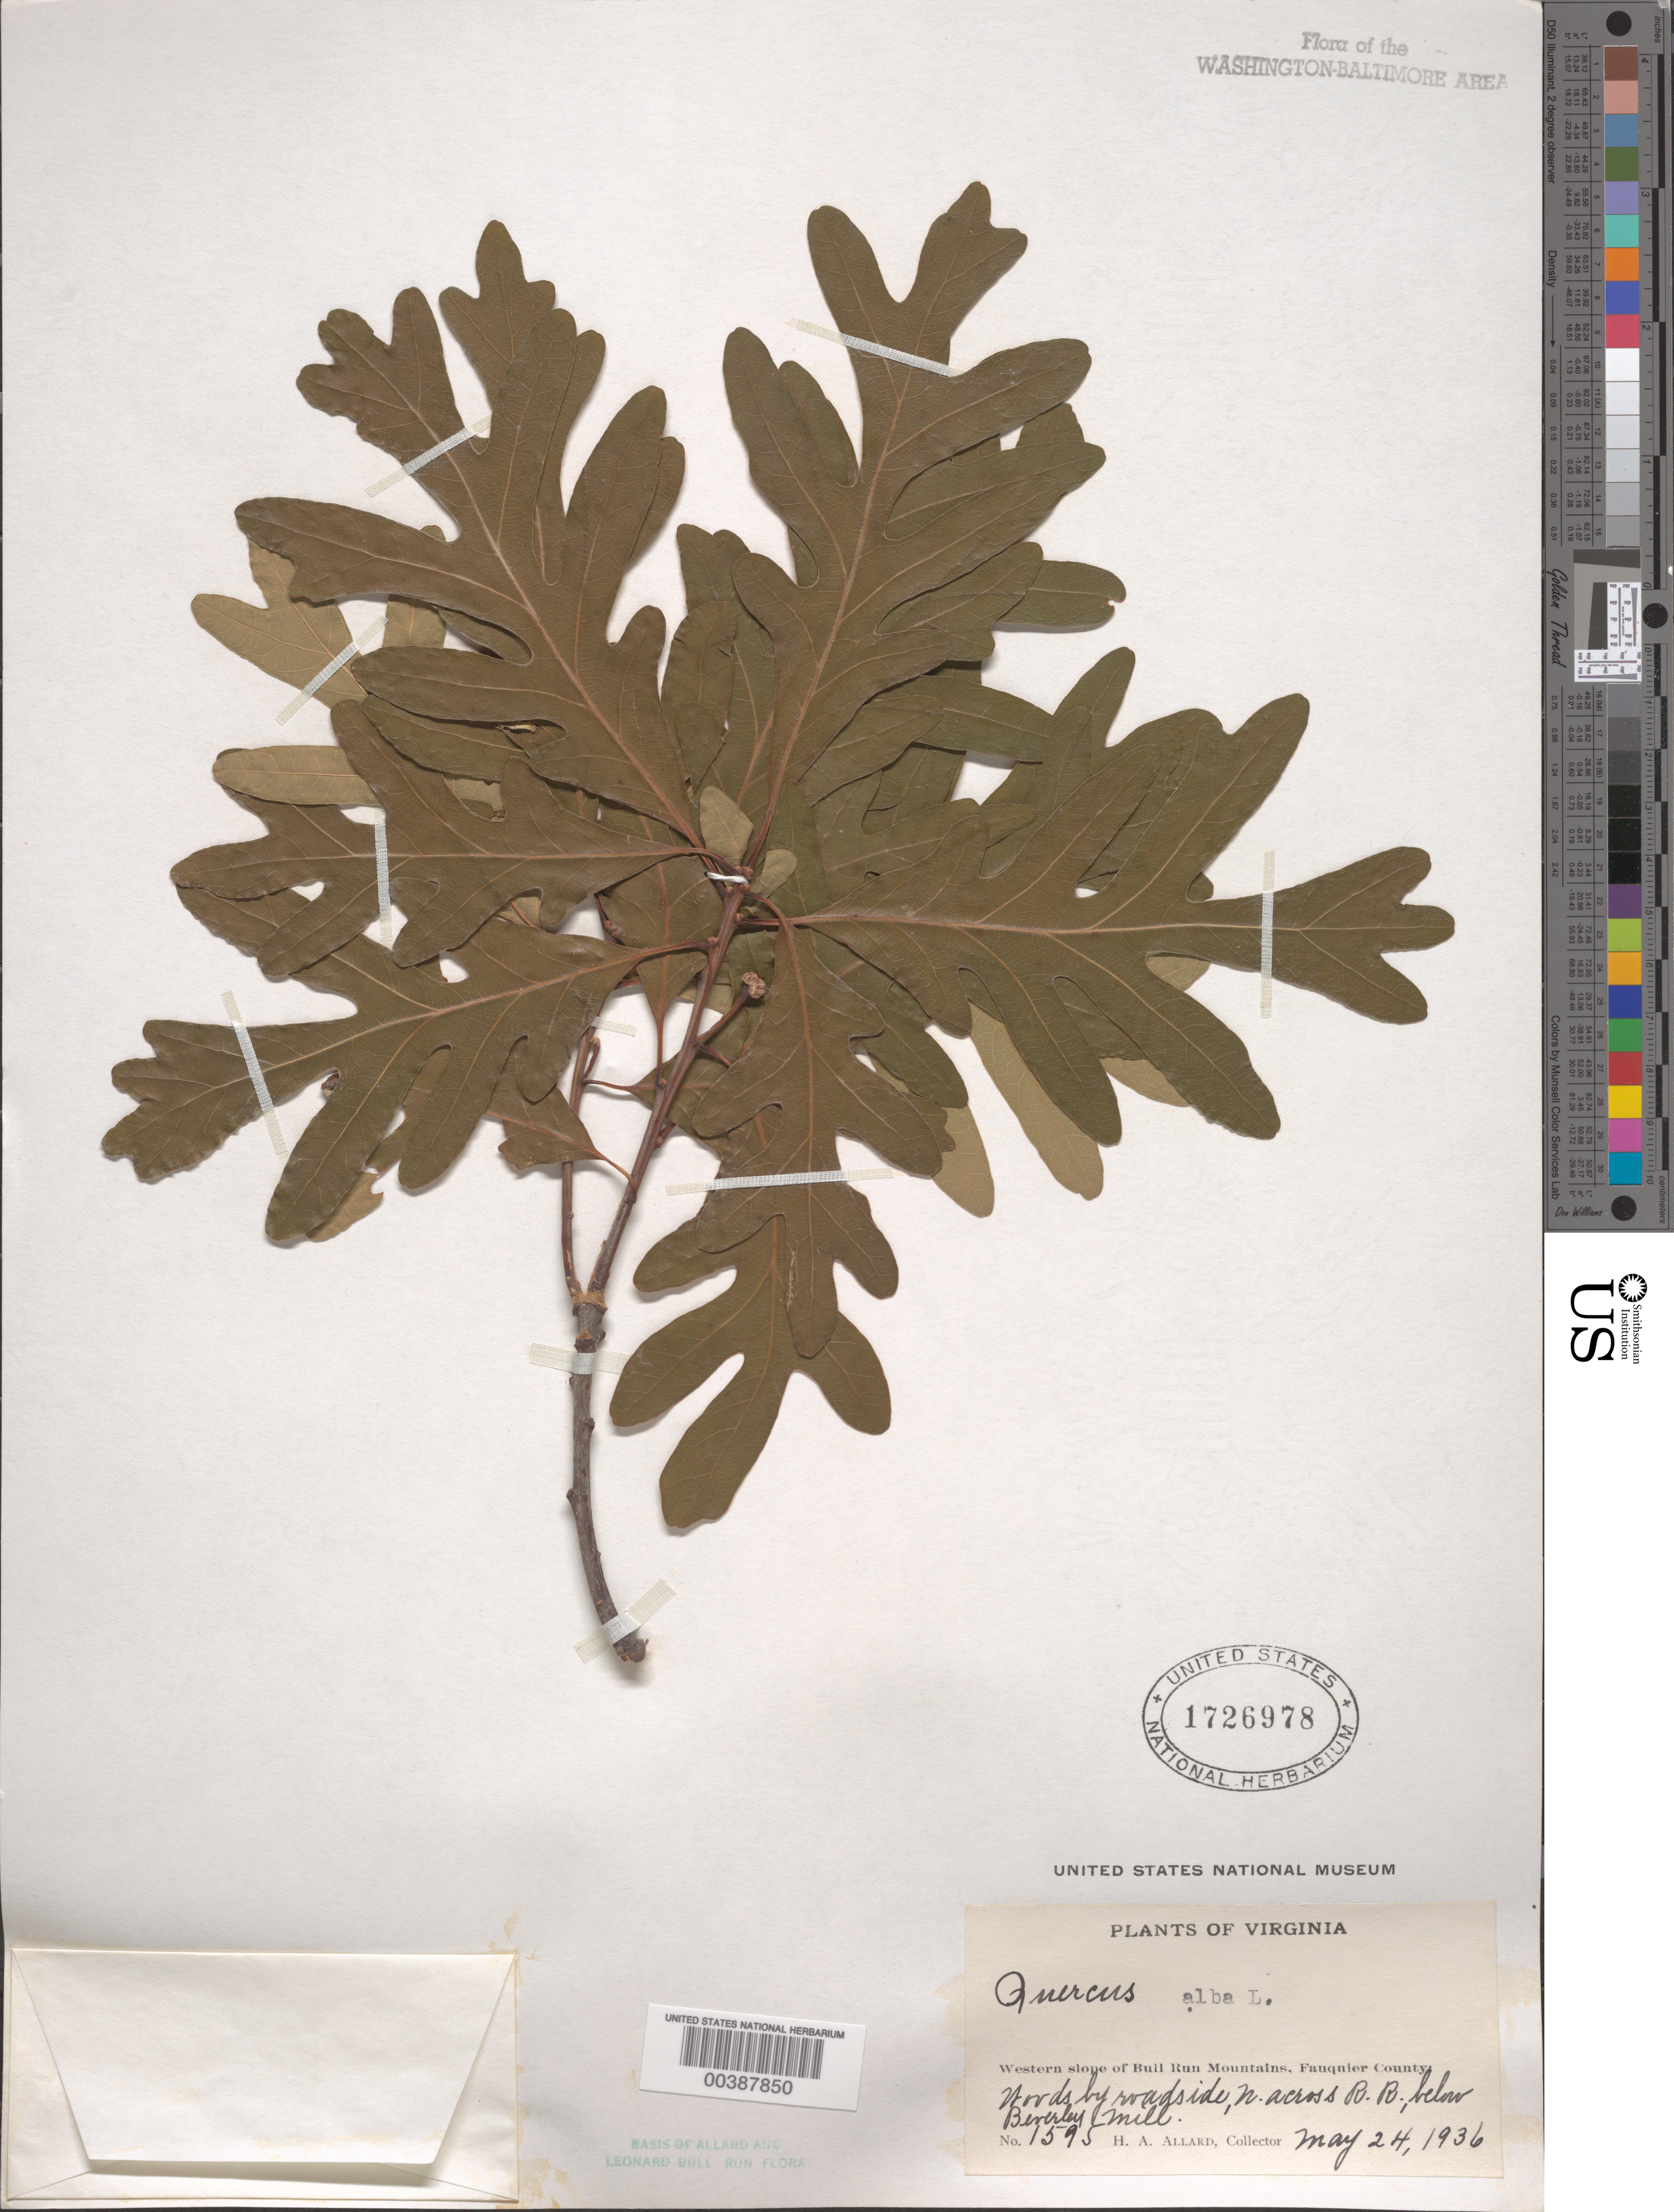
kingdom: Plantae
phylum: Tracheophyta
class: Magnoliopsida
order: Fagales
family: Fagaceae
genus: Quercus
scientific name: Quercus alba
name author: L.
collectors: H. A. Allard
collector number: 1595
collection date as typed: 24 May 1936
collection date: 1936-05-24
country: United States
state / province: Virginia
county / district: Fauquier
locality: Below Beverley Mill, Across railroad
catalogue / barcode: US 1726978